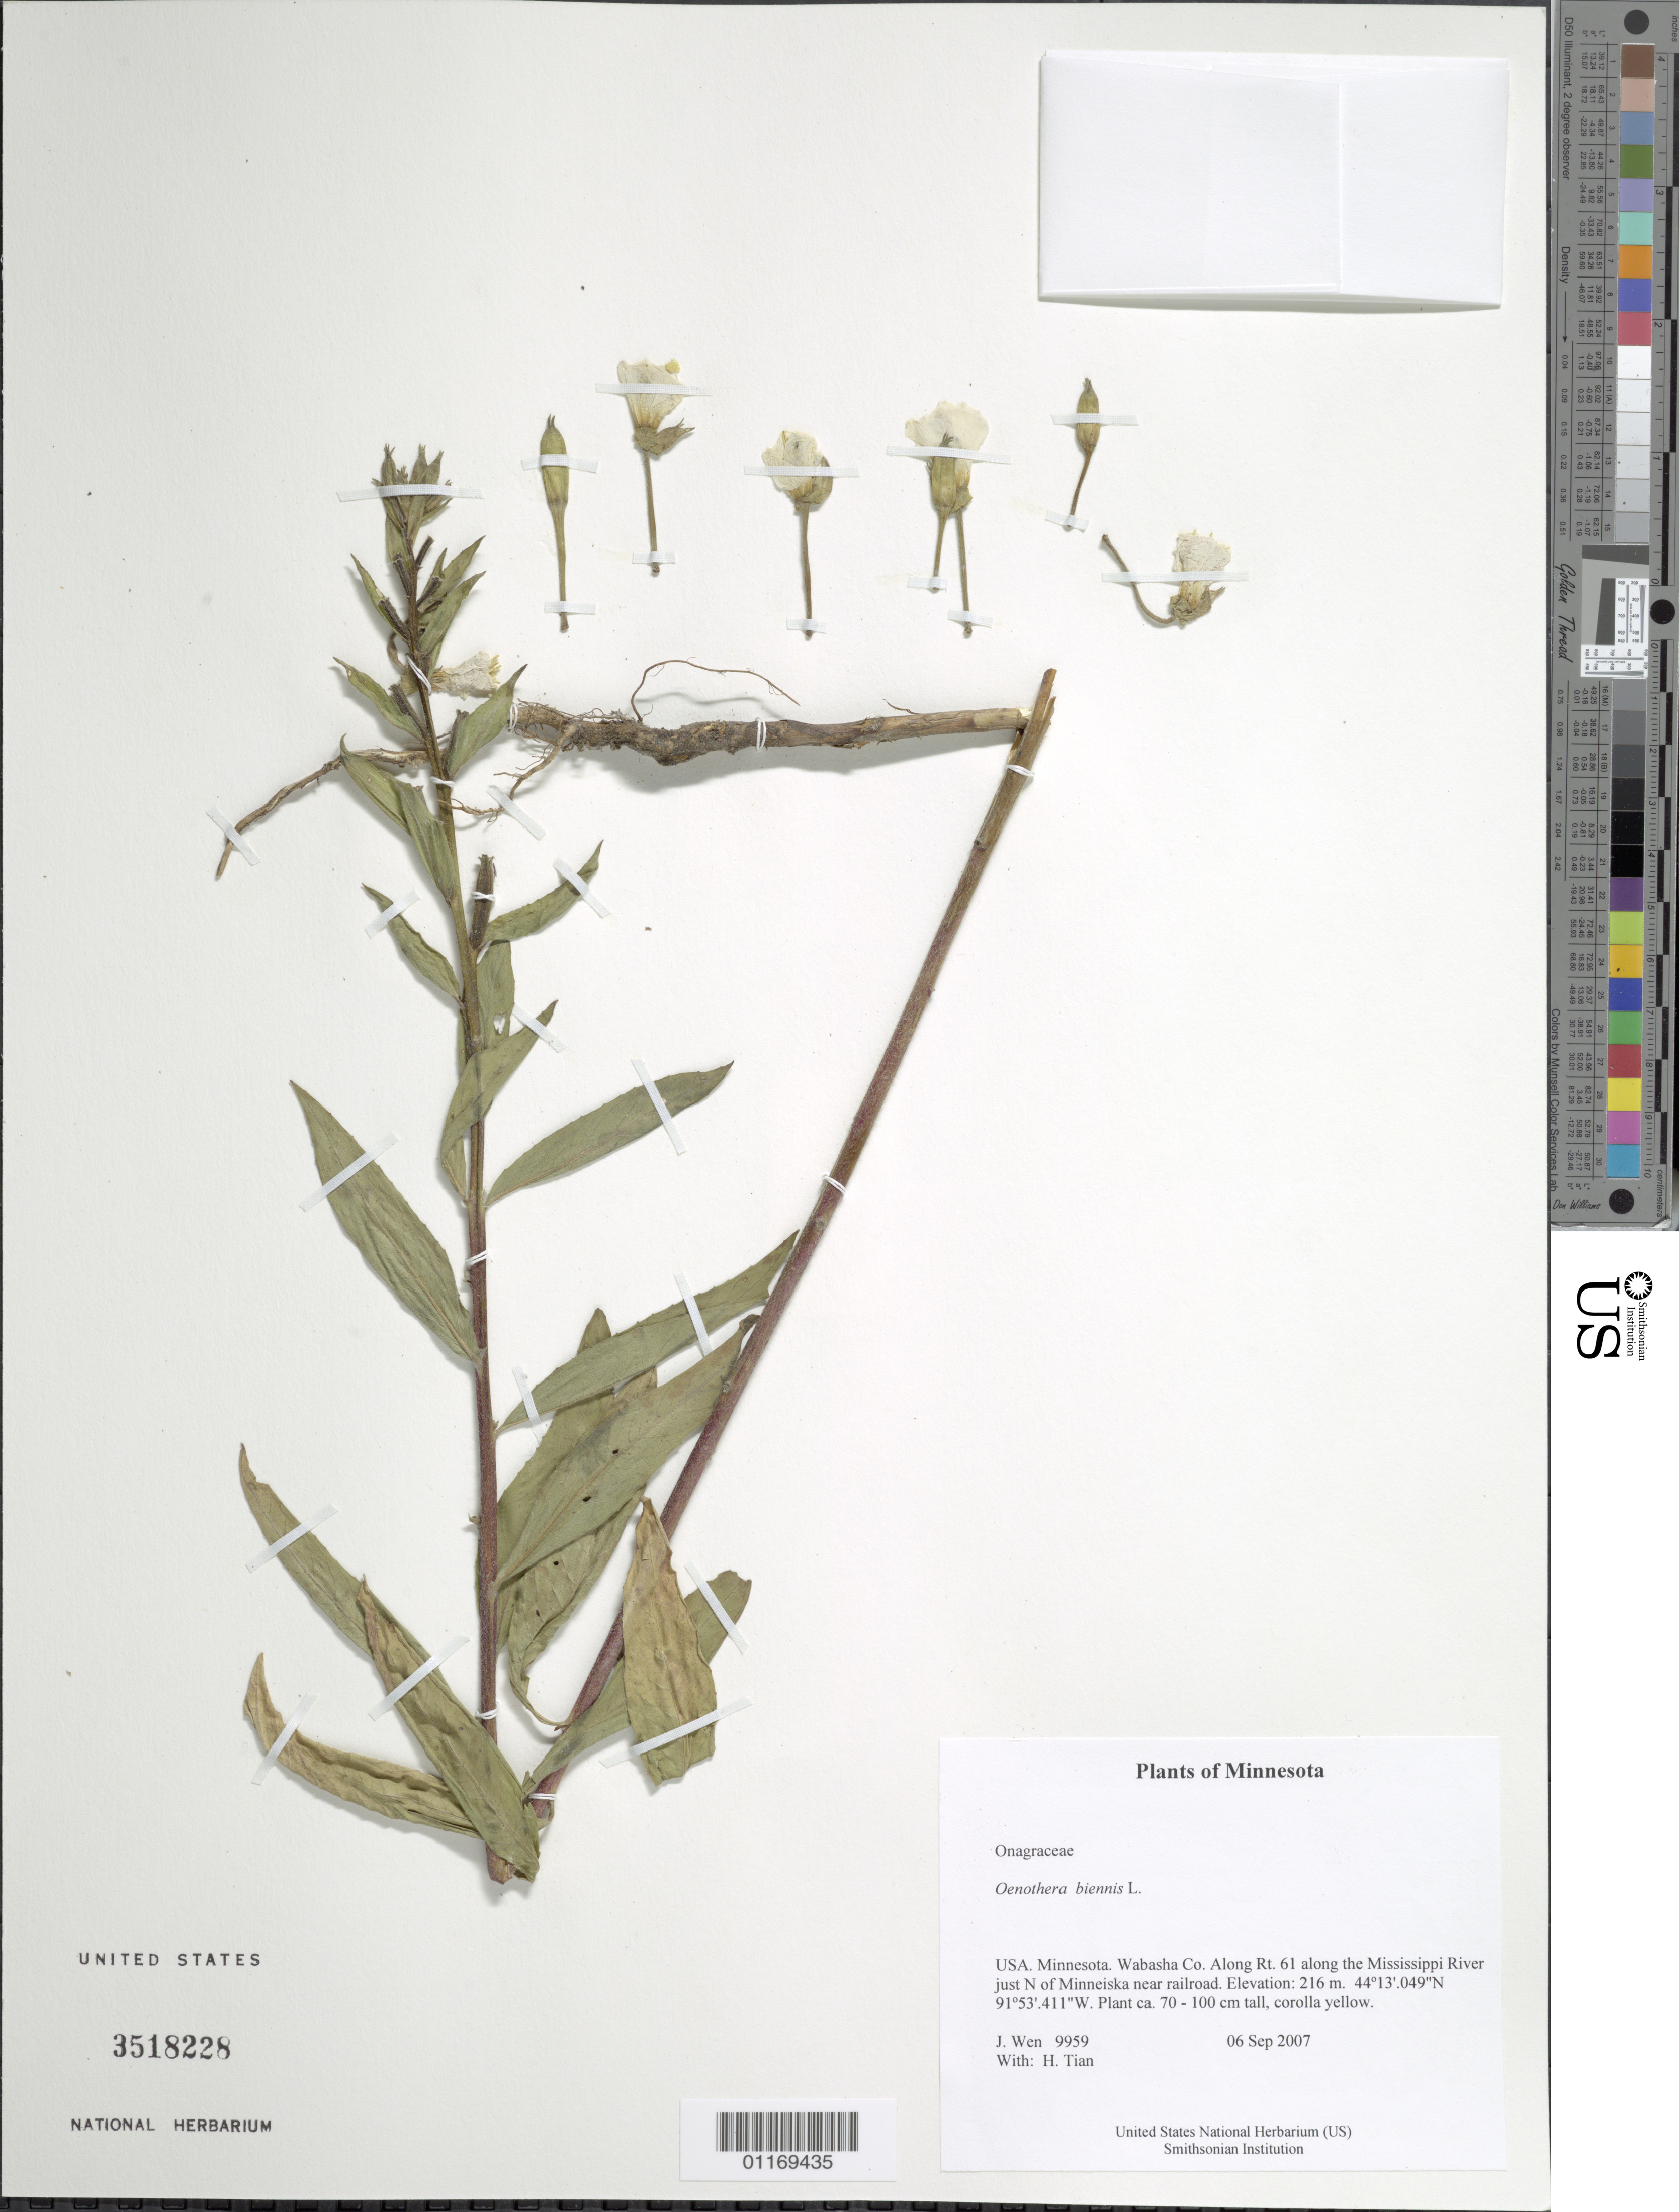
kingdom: Plantae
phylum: Tracheophyta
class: Magnoliopsida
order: Myrtales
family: Onagraceae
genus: Oenothera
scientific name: Oenothera biennis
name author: L.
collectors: J. Wen & H. Tian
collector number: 9959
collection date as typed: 06 Sep 2007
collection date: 2007-09-06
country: United States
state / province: Minnesota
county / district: Wabasha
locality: Along Rt. 61 along the Mississippi River just N of Minneiska near railroad.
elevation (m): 216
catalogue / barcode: US 3518228